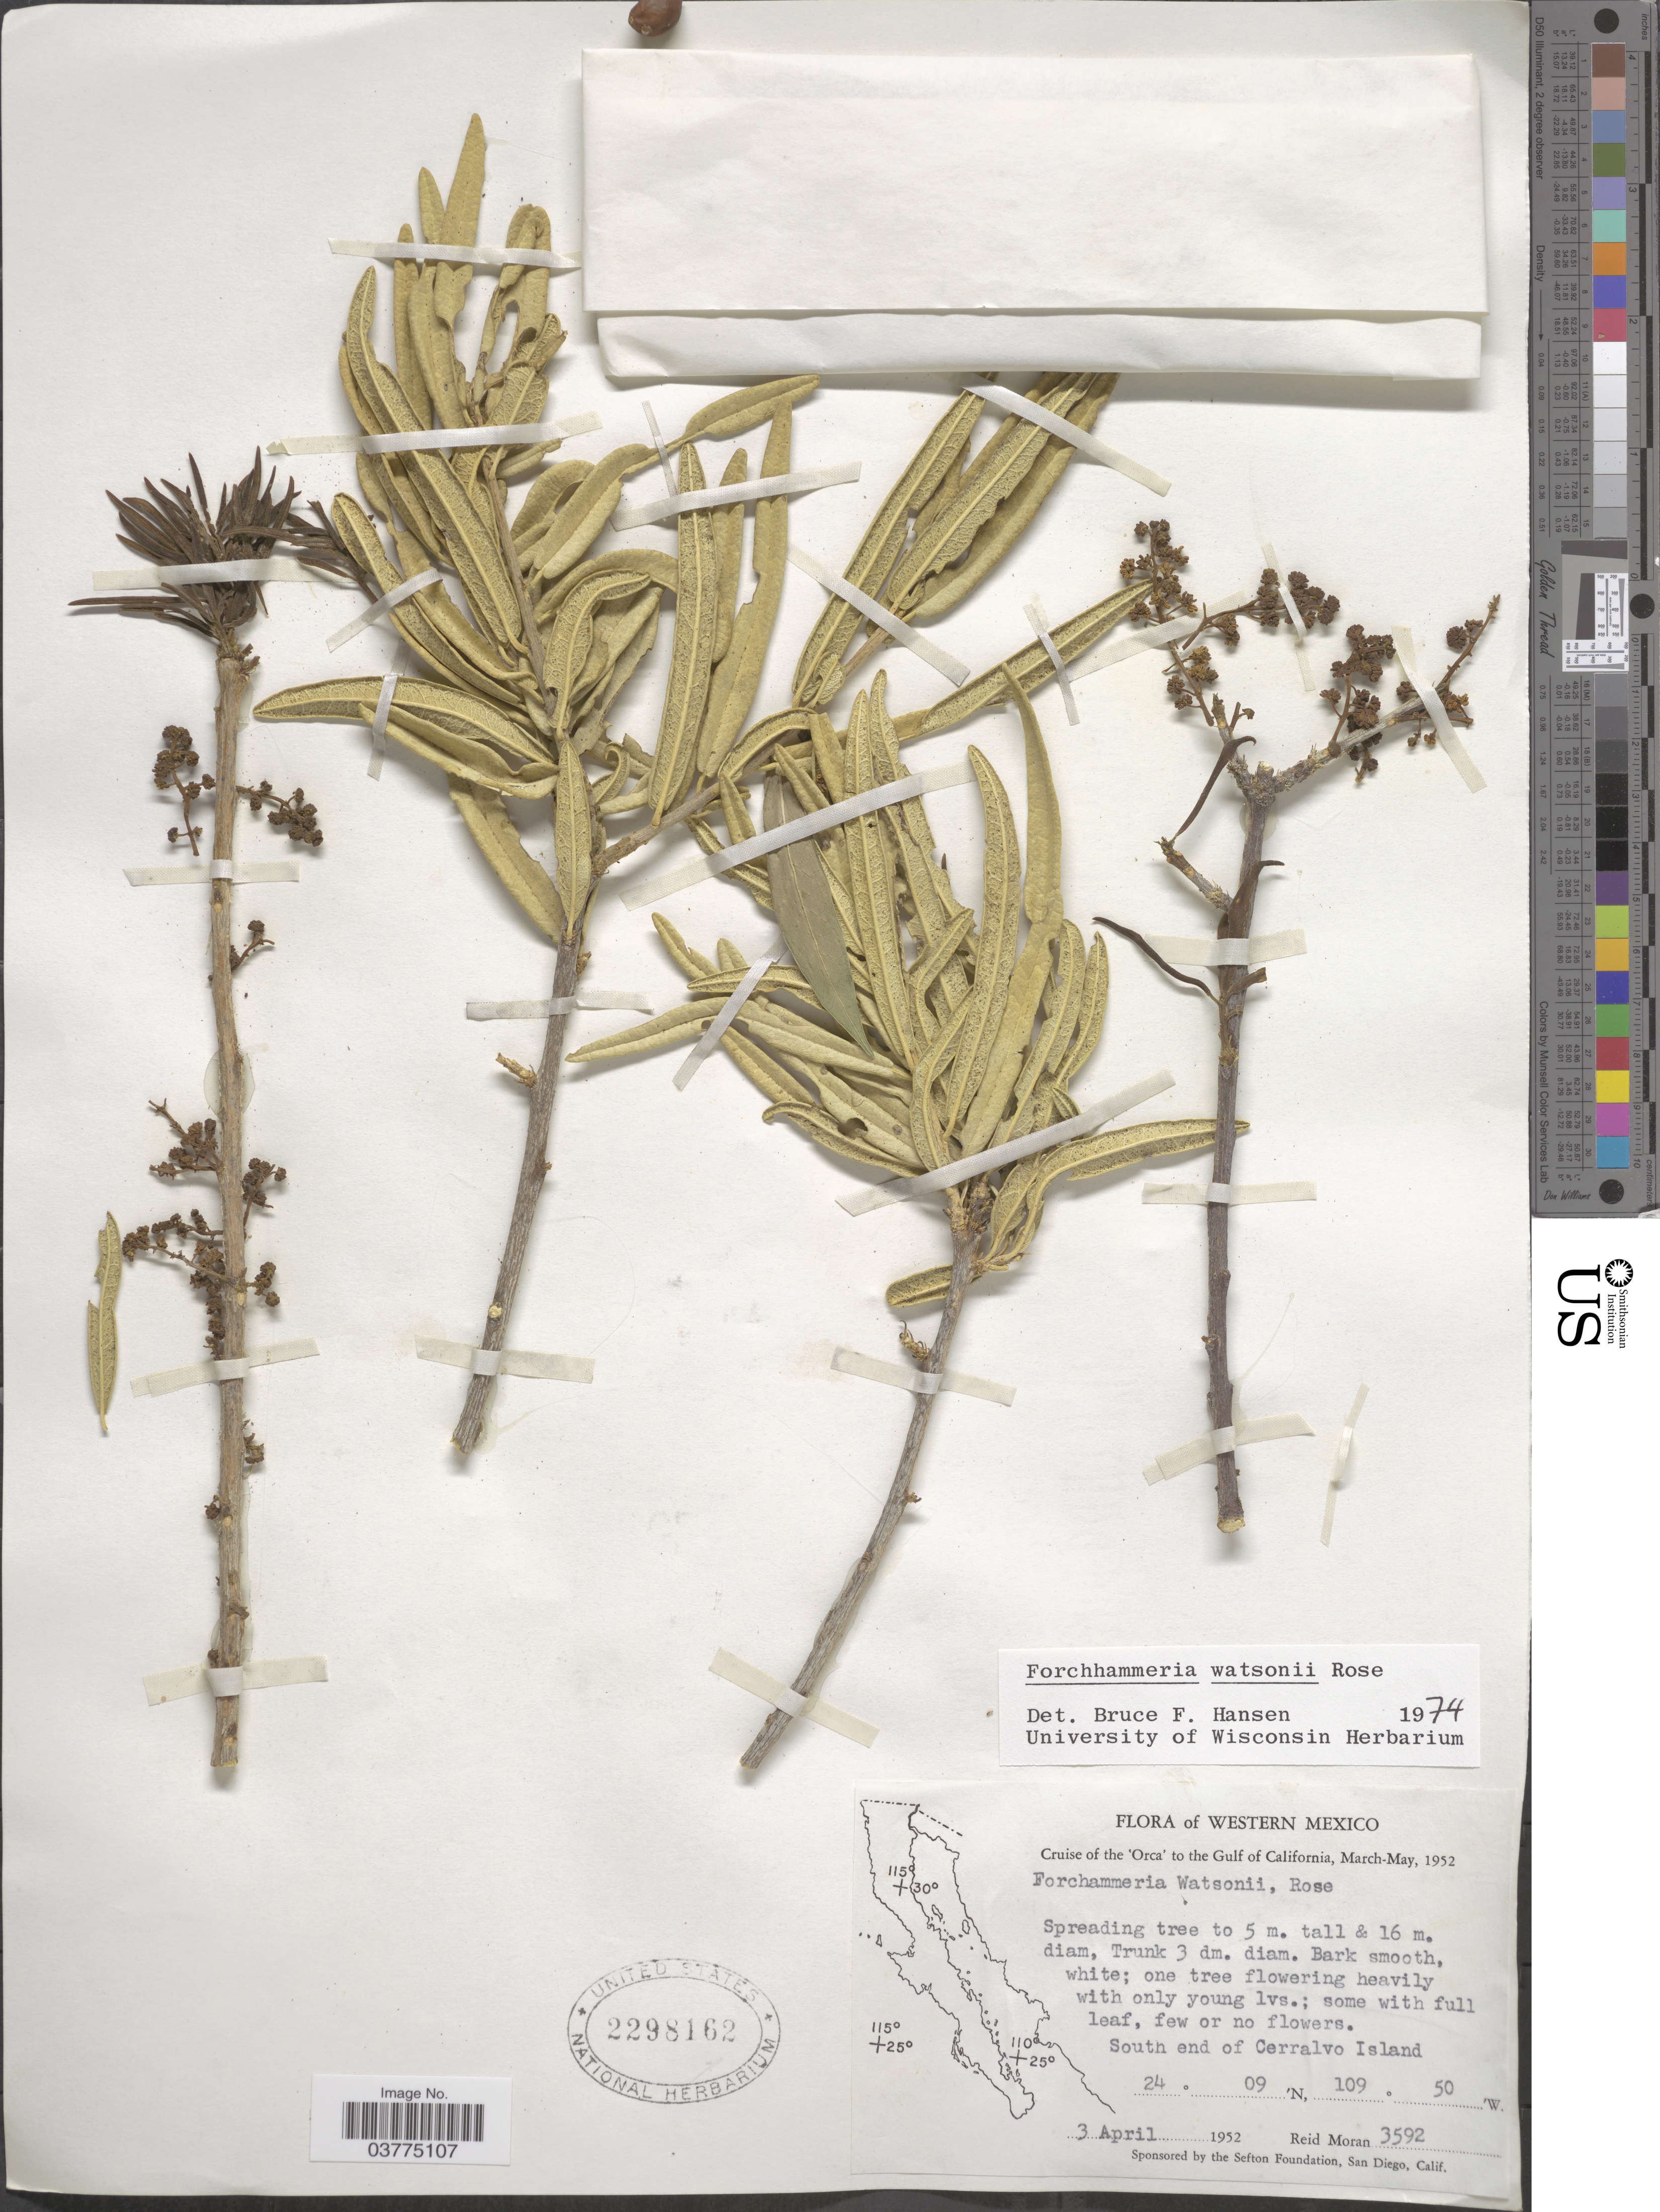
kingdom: Plantae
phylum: Tracheophyta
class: Magnoliopsida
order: Brassicales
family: Stixaceae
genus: Forchhammeria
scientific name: Forchhammeria watsonii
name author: Rose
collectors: R. V. Moran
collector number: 3592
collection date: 1952-04-03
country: Mexico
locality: Western Mexico. The Gulf of California [unsure placement]. South end of Cerralvo Island.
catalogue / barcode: US 2298162